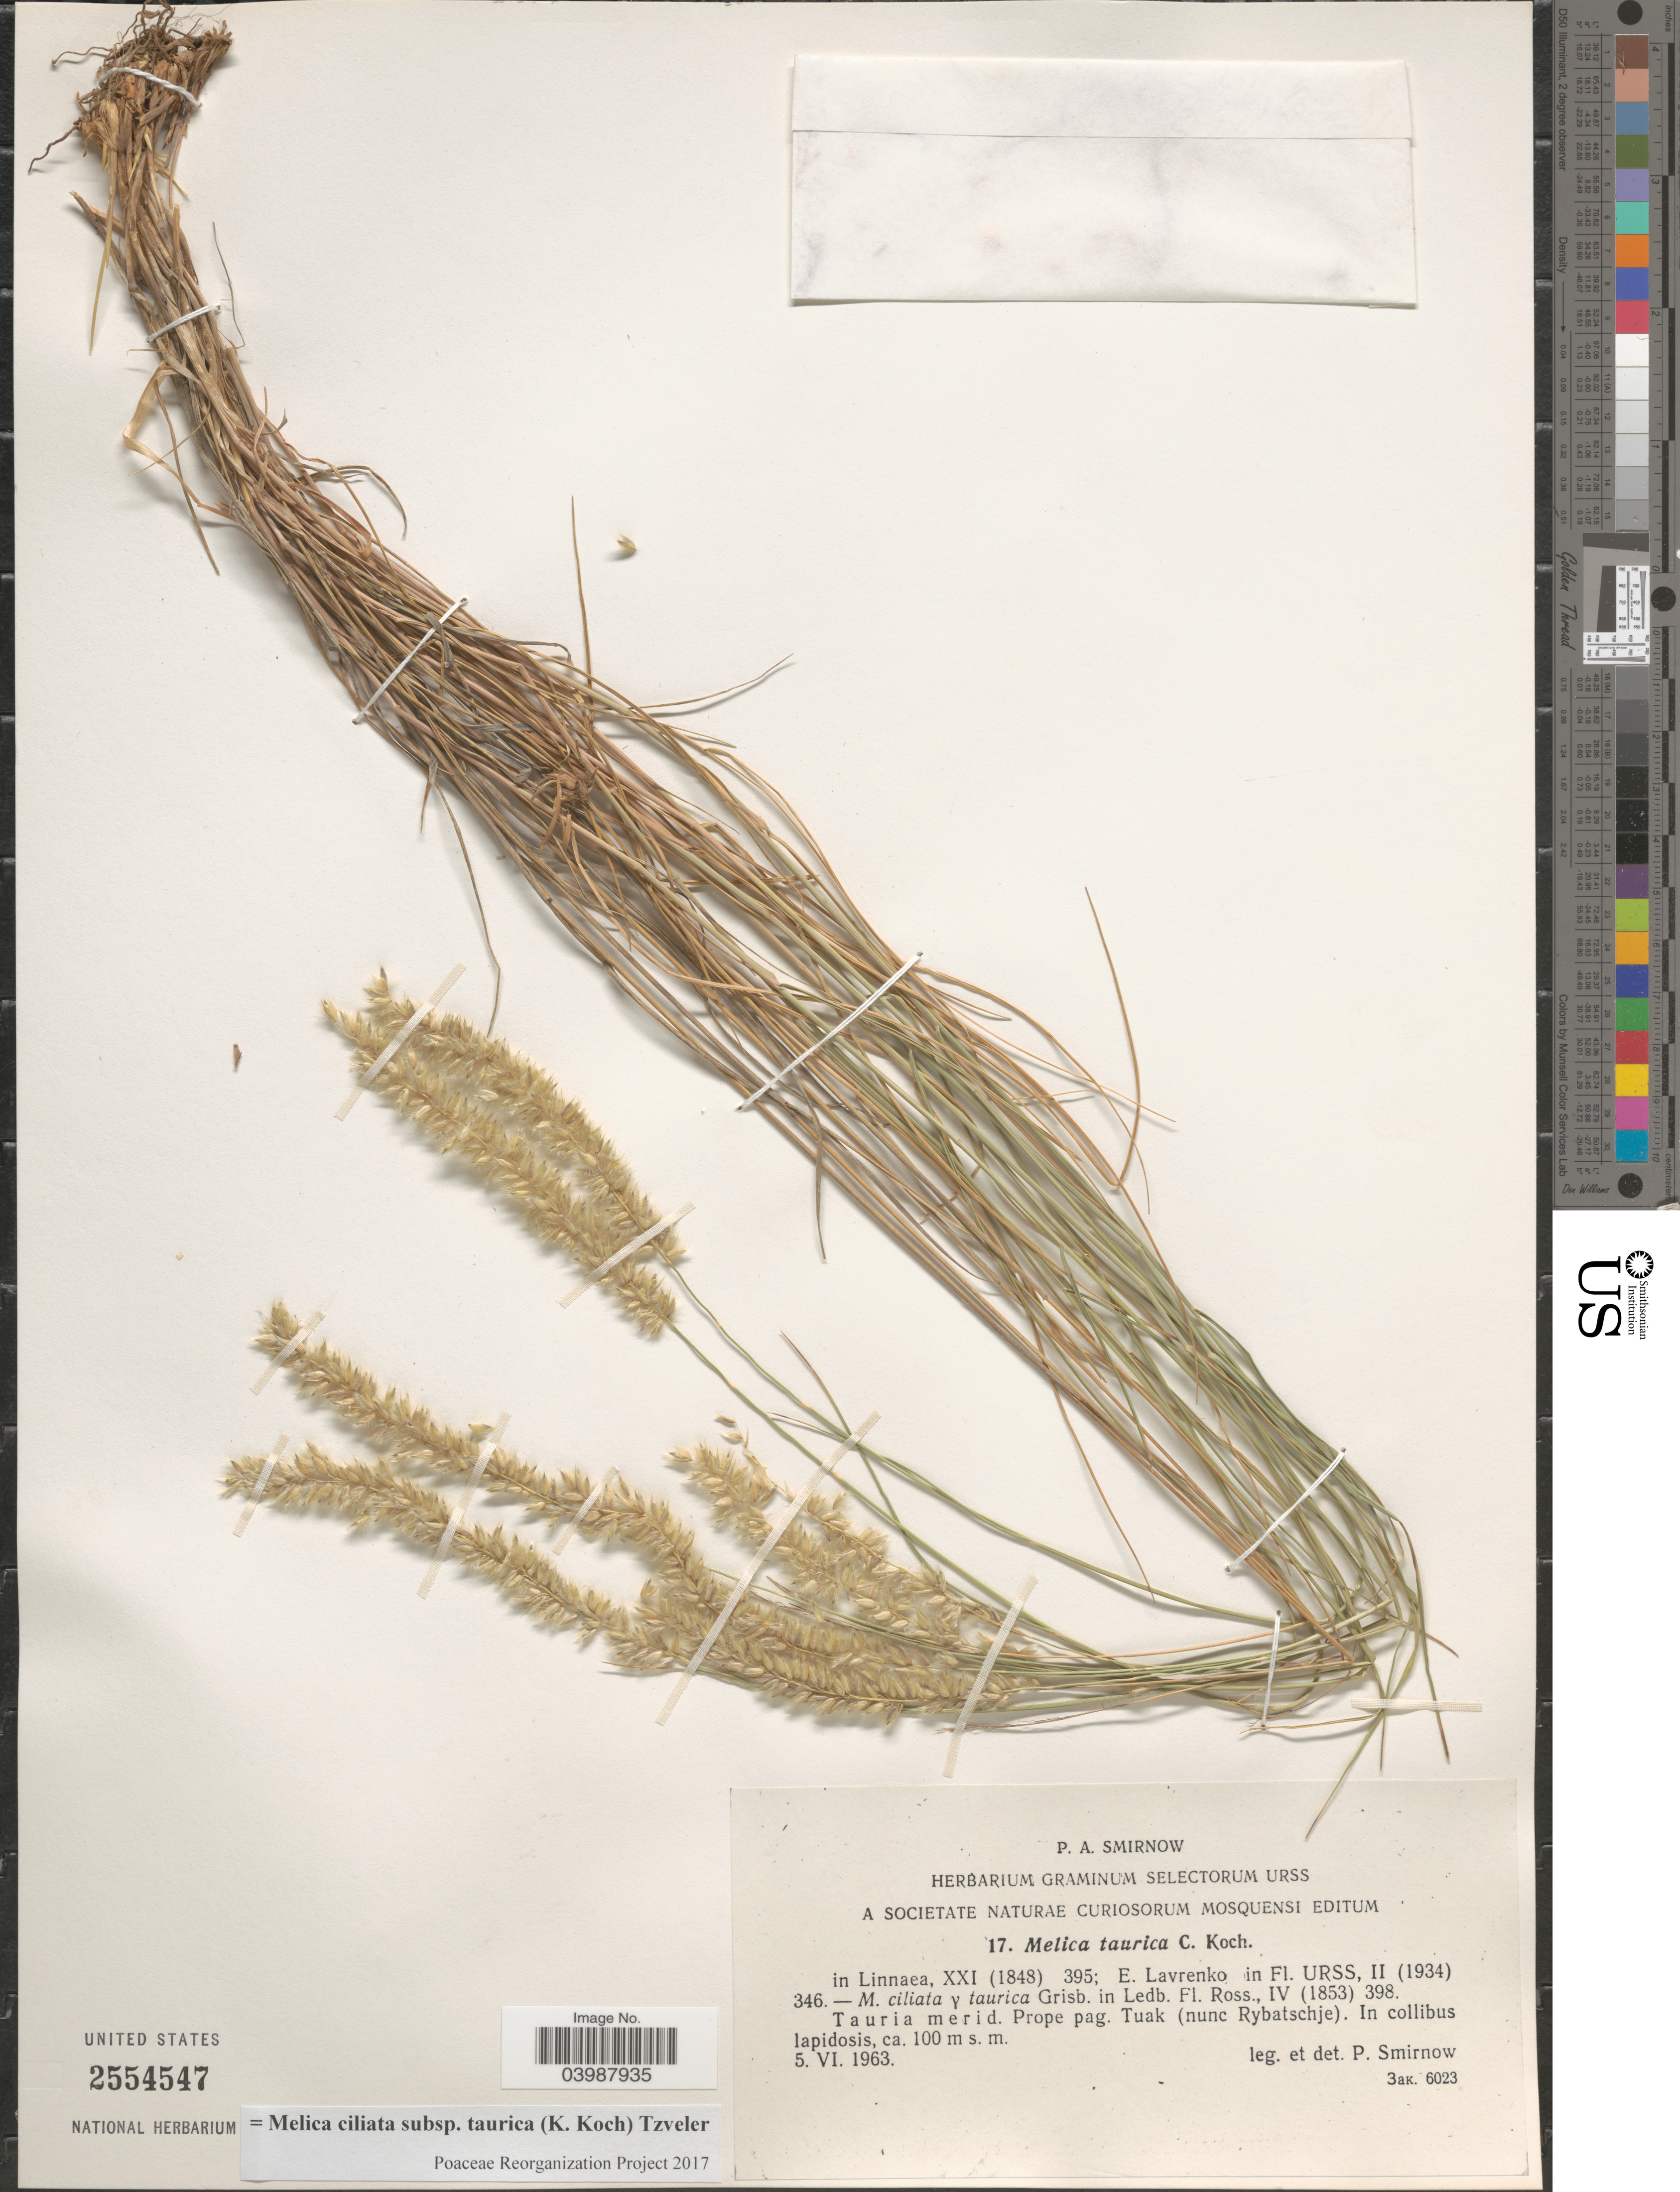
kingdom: Plantae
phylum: Tracheophyta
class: Liliopsida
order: Poales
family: Poaceae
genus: Melica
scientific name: Melica ciliata subsp. taurica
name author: (C. Koch) Tzvelev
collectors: P. Smirnow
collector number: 17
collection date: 1963-06-05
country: Kyrgyzstan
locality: Tauria merid. Prope pag. Tuak (nunc Rybatschje). In collibus lapidosis.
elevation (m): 100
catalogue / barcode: US 2554547